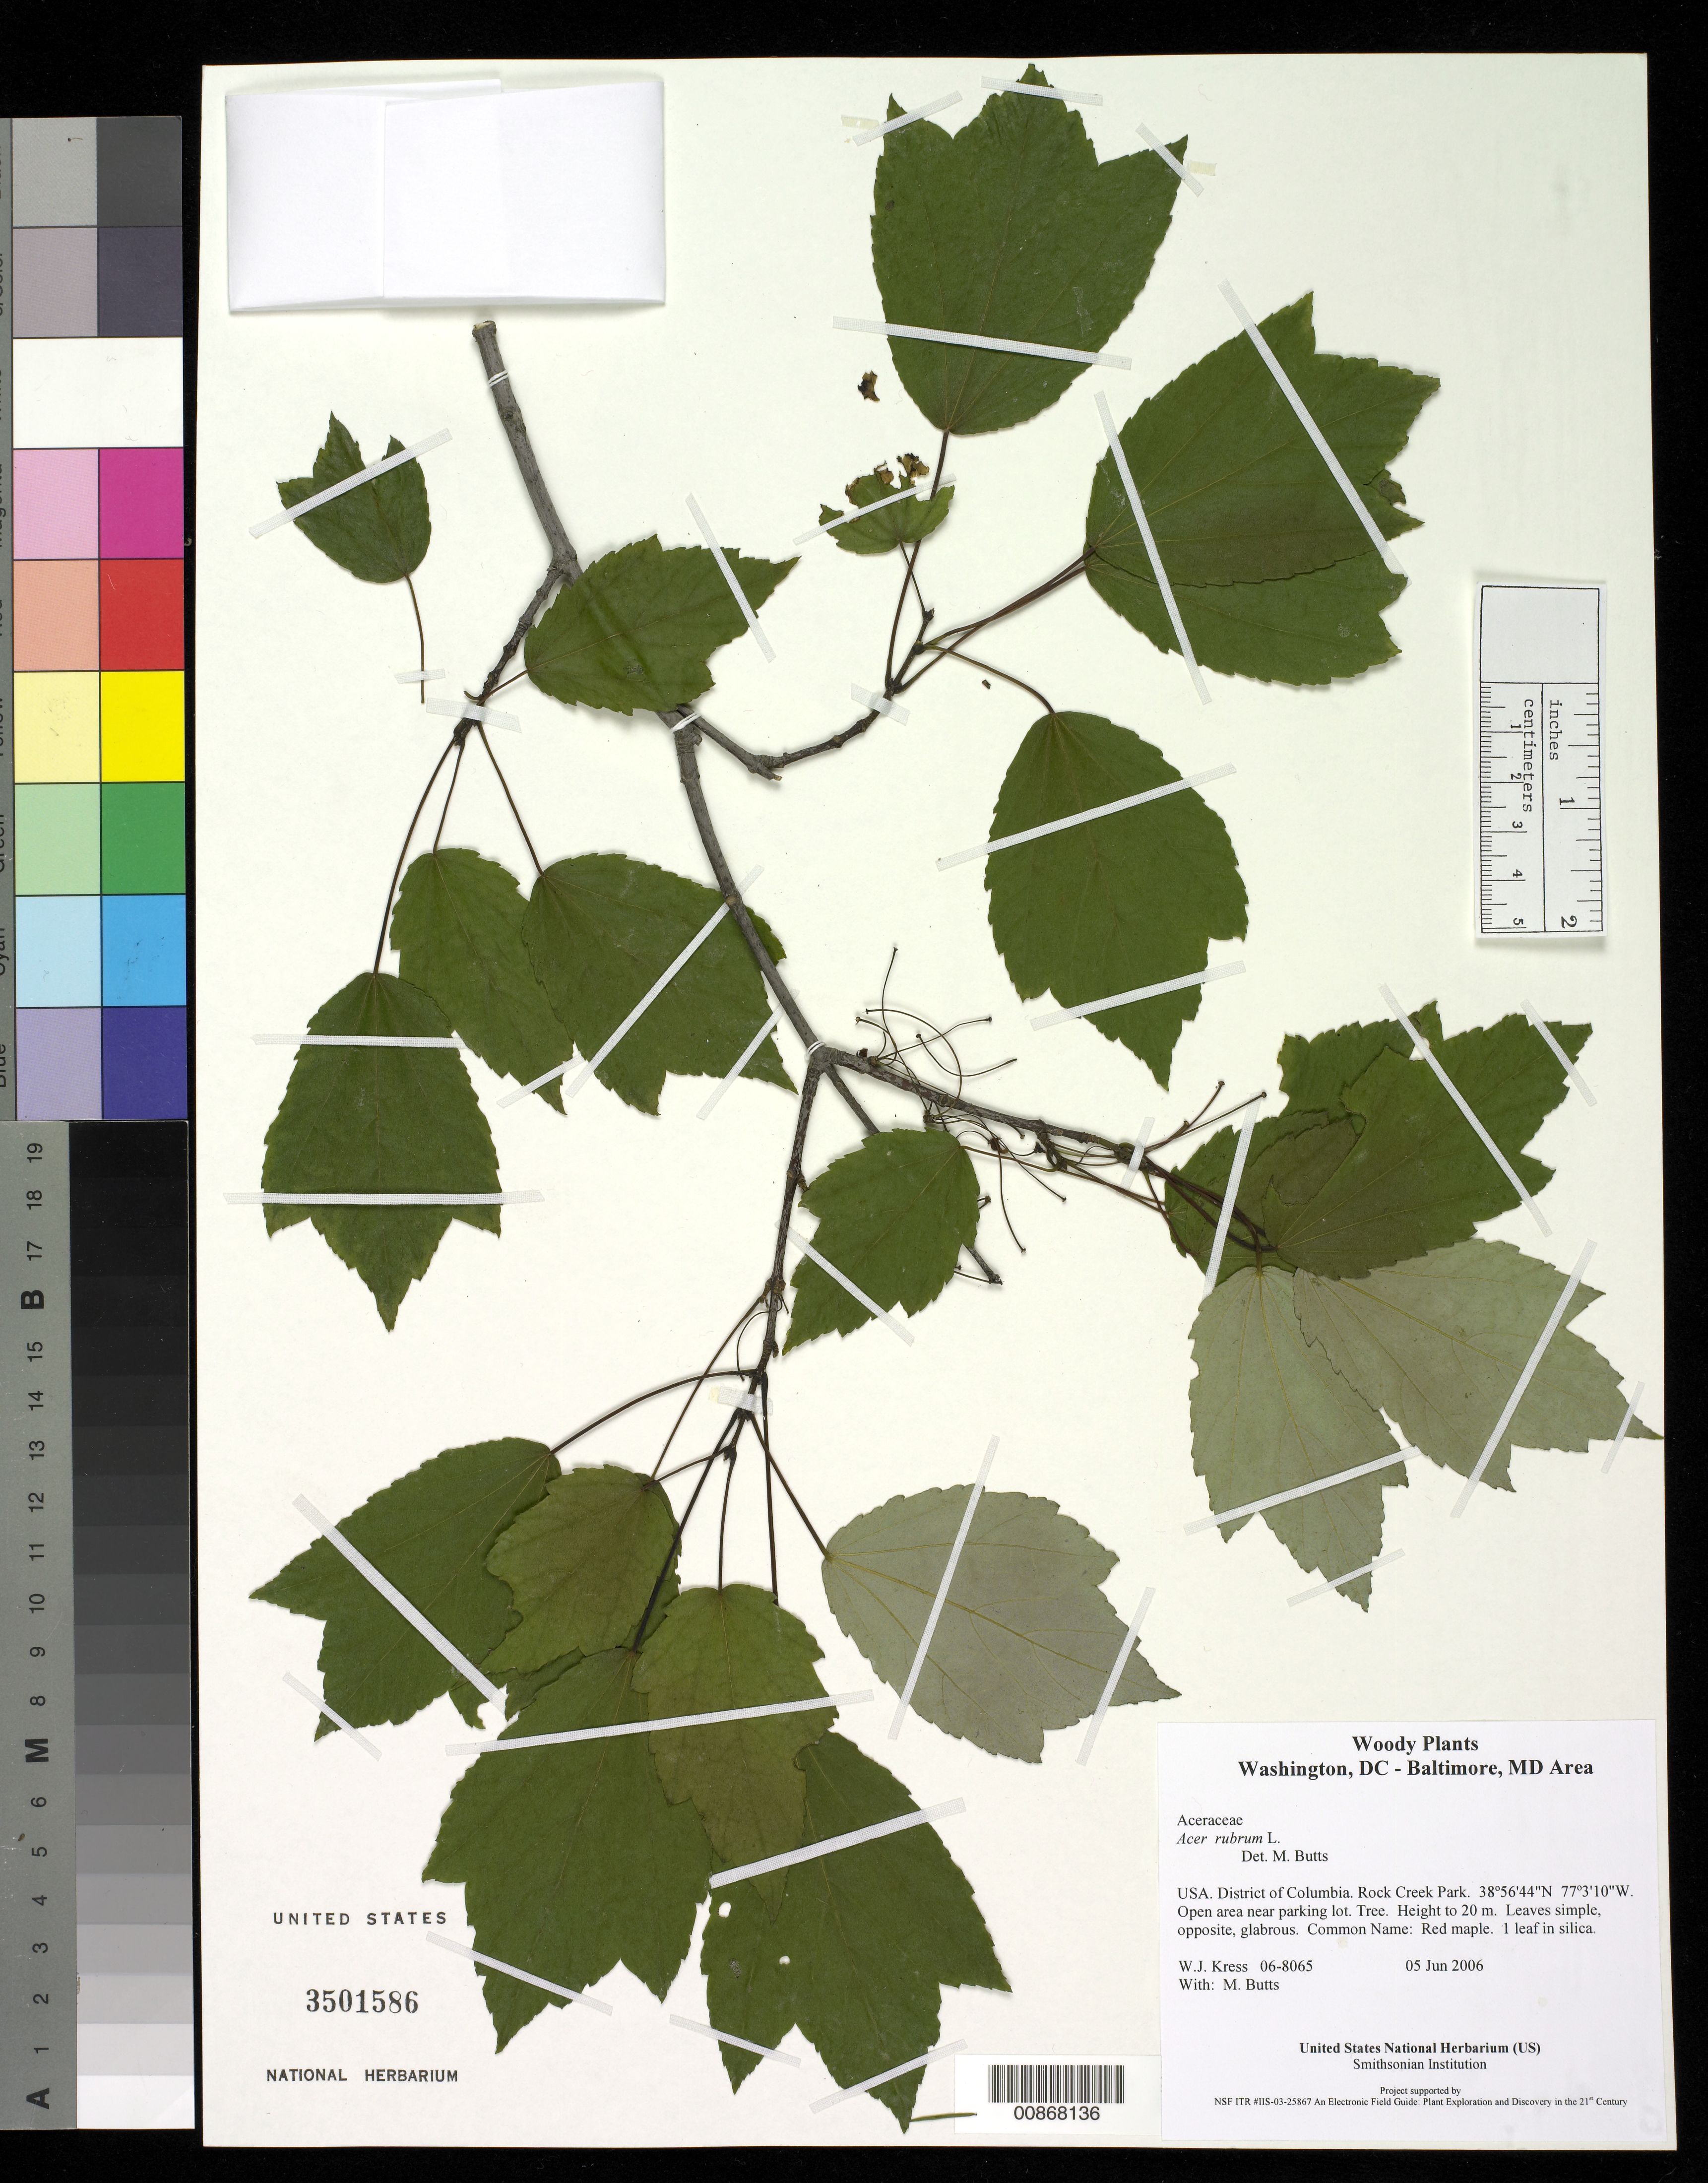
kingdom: Plantae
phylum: Tracheophyta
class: Magnoliopsida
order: Sapindales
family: Sapindaceae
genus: Acer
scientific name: Acer rubrum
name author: L.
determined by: Butts, M. B.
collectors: W. J. Kress & M. B. Butts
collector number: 06-8065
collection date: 2006-06-05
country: United States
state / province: District of Columbia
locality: Rock Creek Park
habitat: Open area near parking lot.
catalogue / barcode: US 3501586